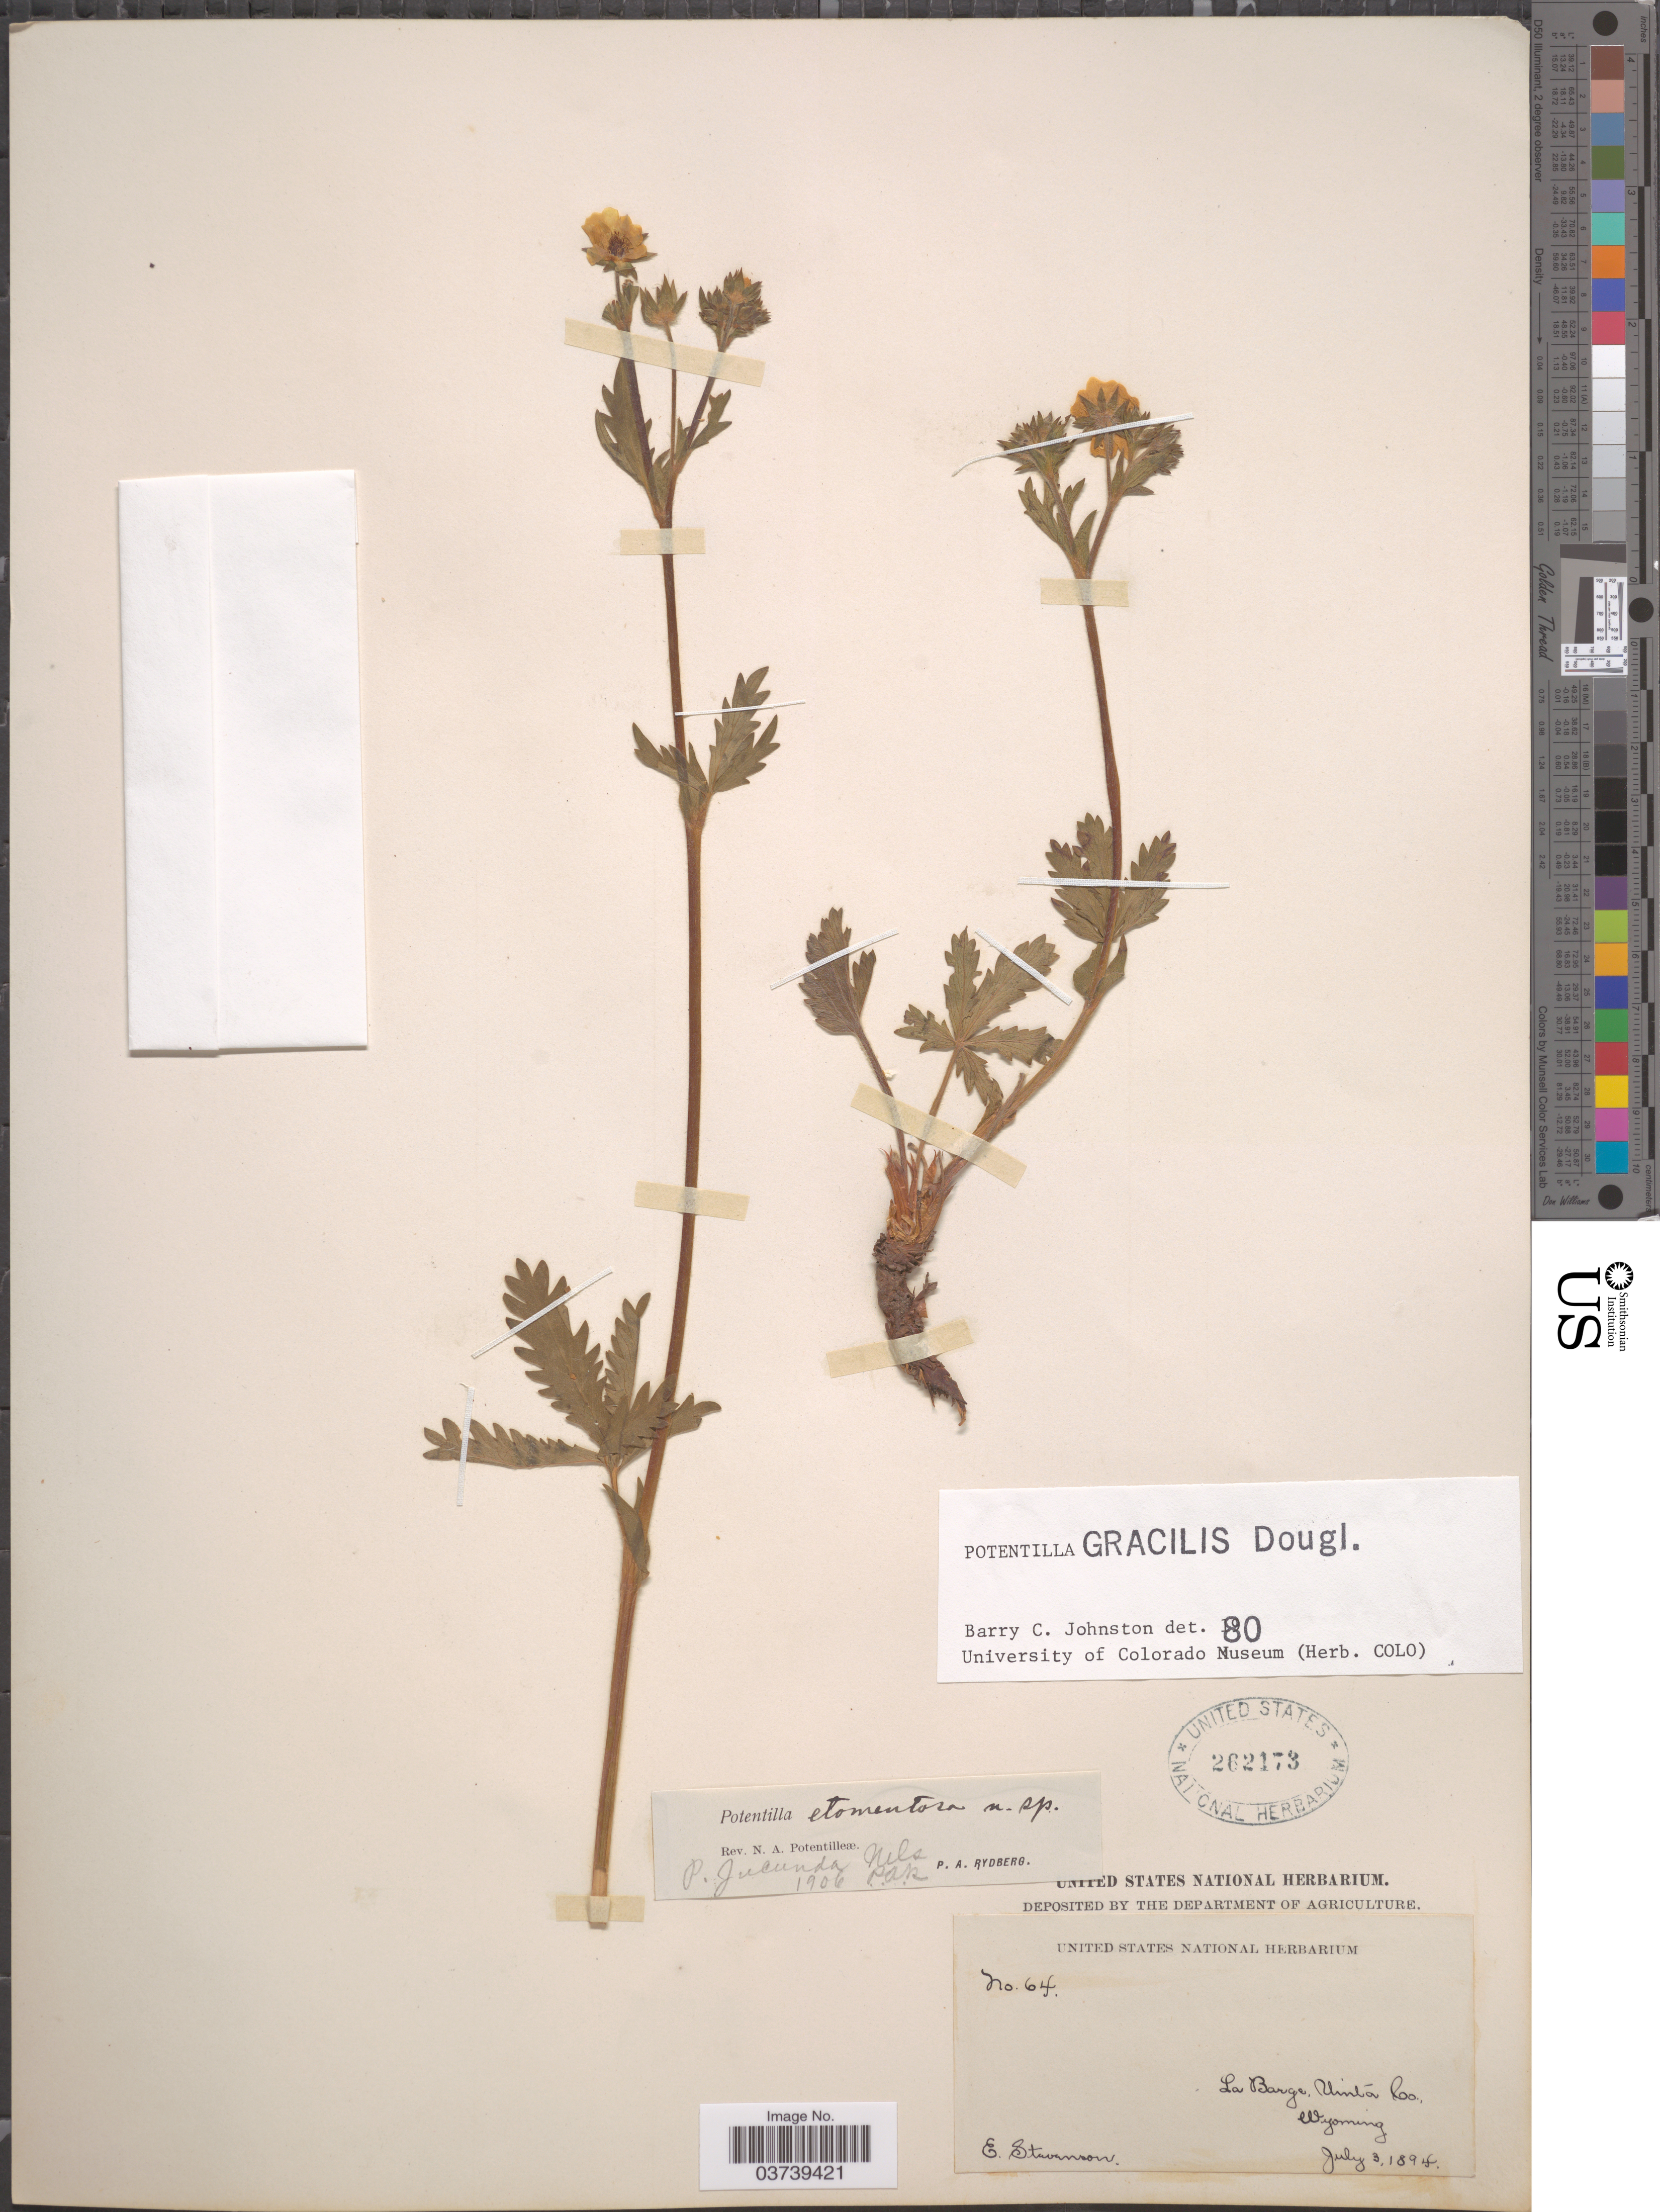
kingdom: Plantae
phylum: Tracheophyta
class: Magnoliopsida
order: Rosales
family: Rosaceae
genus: Potentilla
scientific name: Potentilla gracilis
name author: Douglas ex Hook.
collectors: E. Stevenson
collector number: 64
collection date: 1894-07-03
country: United States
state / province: Wyoming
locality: La Barge, Uinta Co.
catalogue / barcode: US 262173